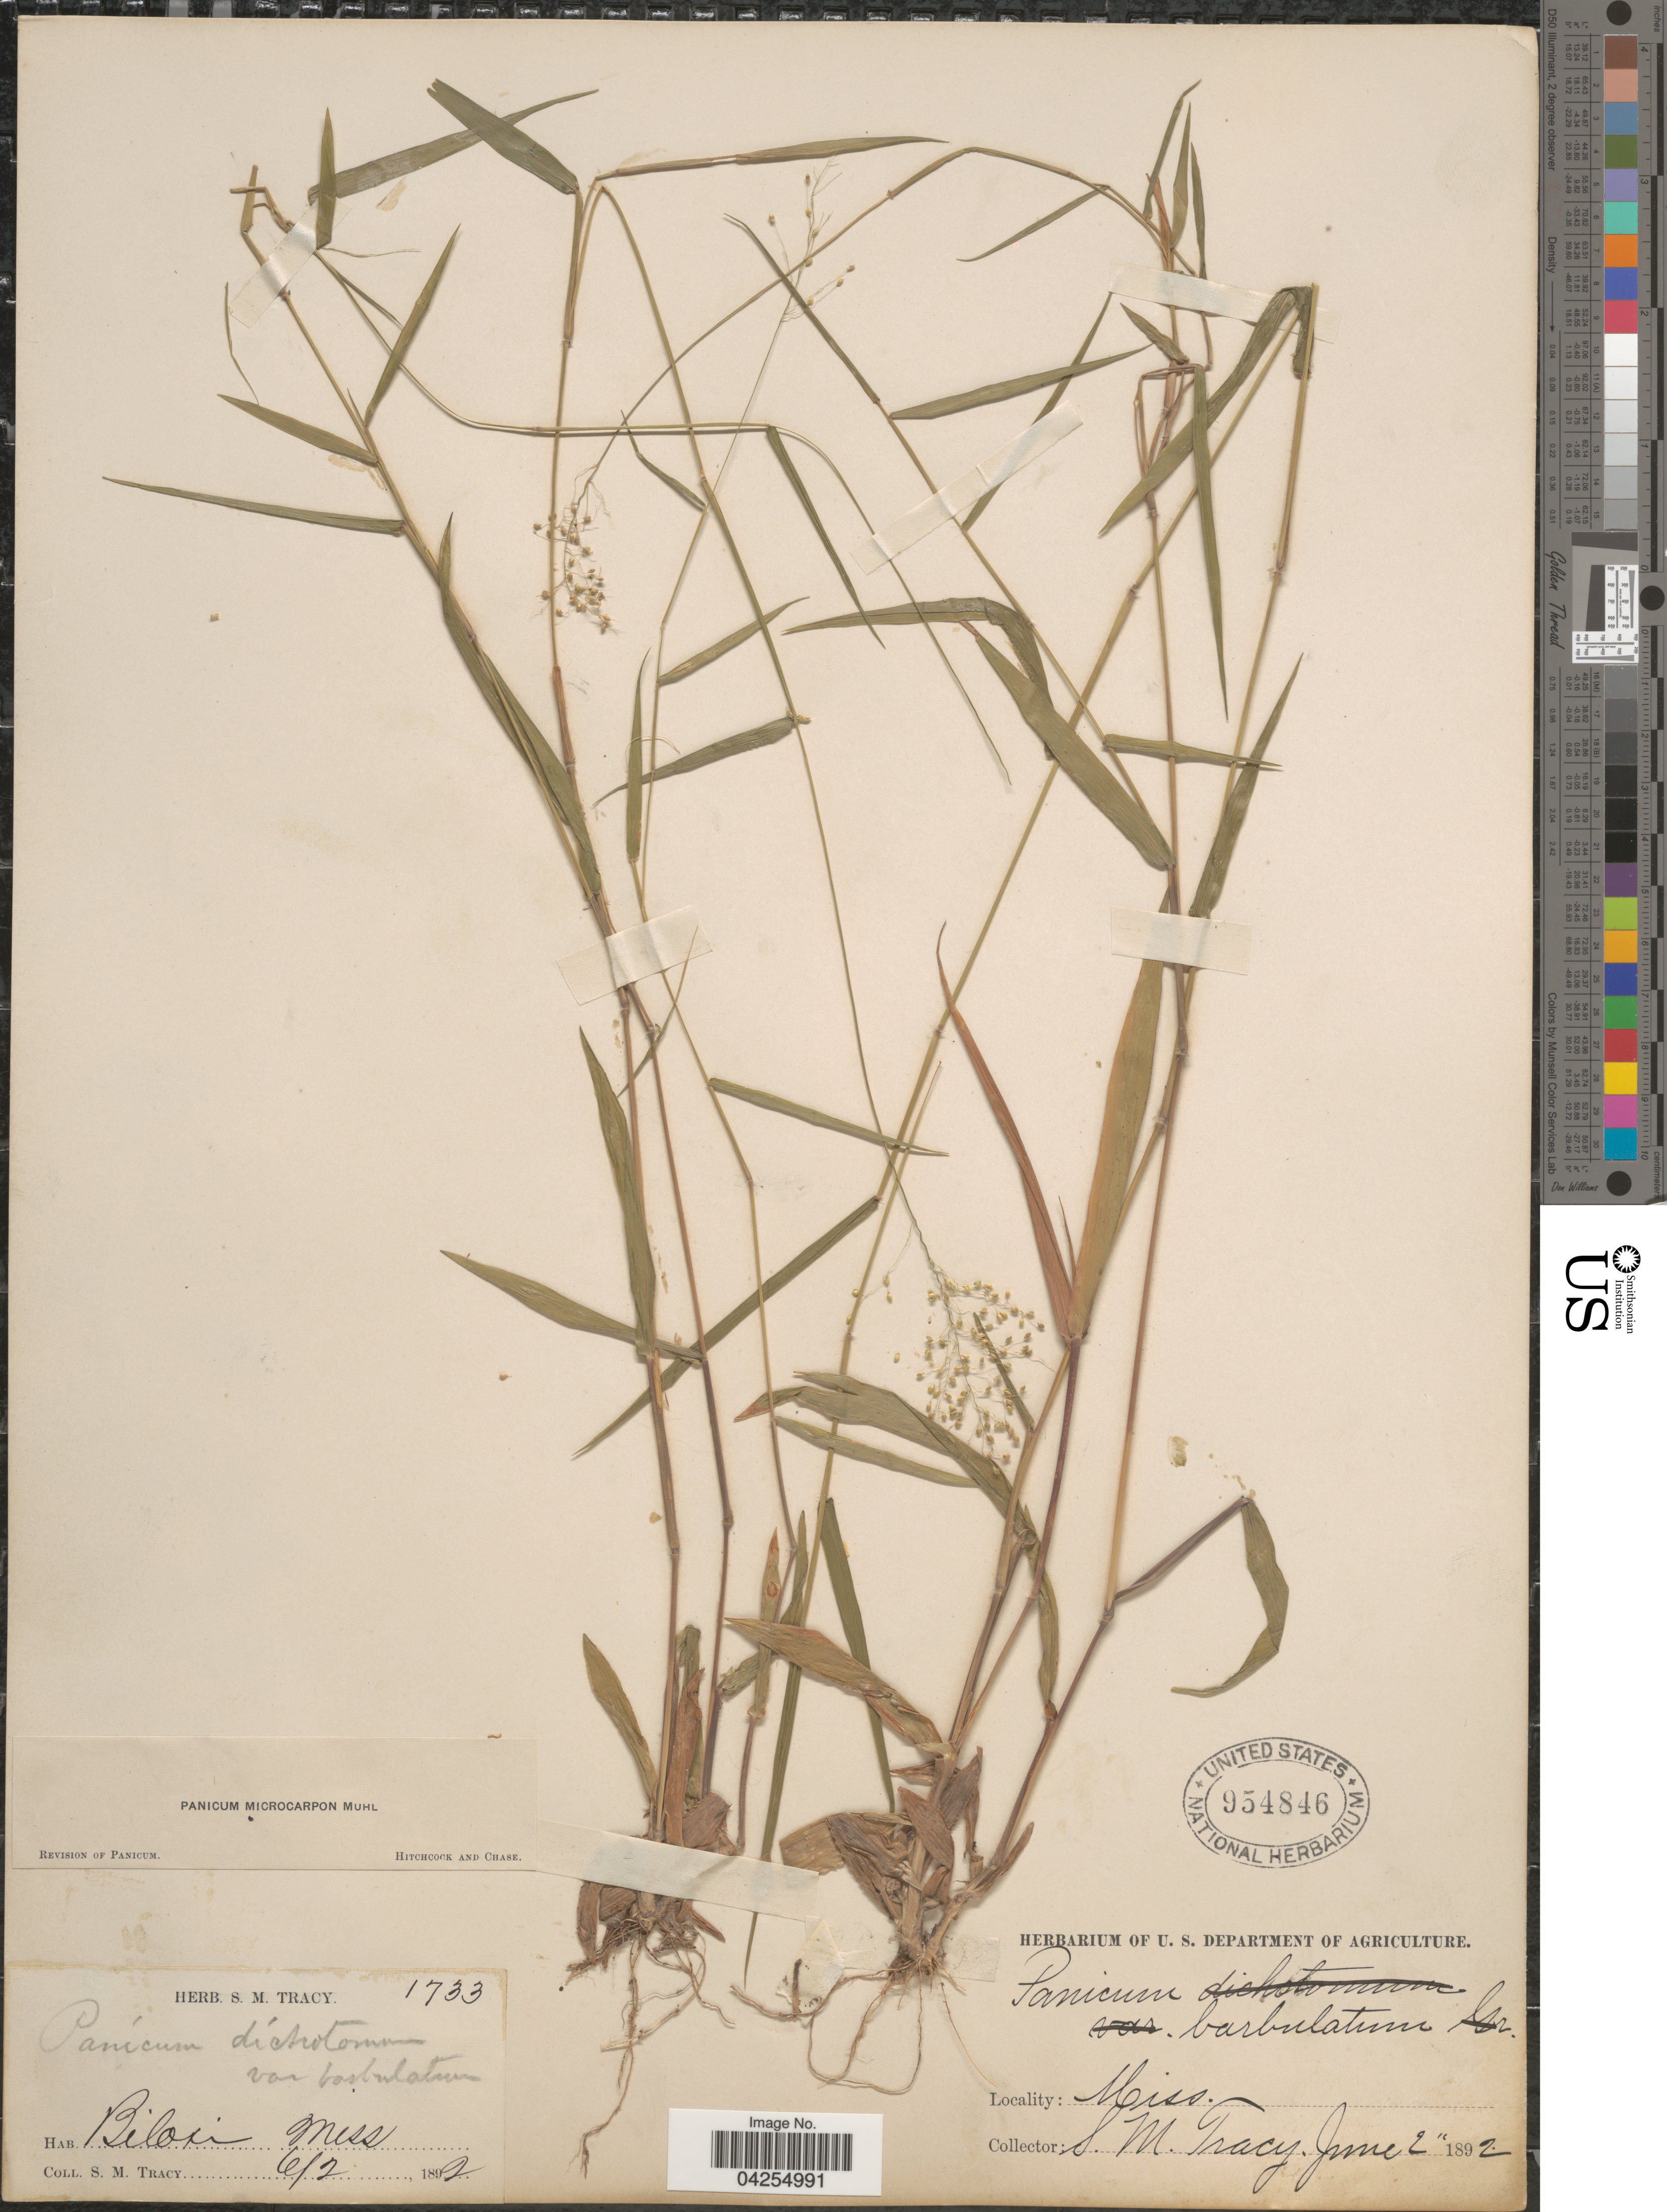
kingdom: Plantae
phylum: Tracheophyta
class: Liliopsida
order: Poales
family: Poaceae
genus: Dichanthelium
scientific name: Dichanthelium dichotomum var. dichotomum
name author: (L.) Gould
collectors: S. M. Tracy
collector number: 1733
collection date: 1892-06-02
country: United States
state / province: Mississippi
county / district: Harrison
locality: Biloxi.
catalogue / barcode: US 954846